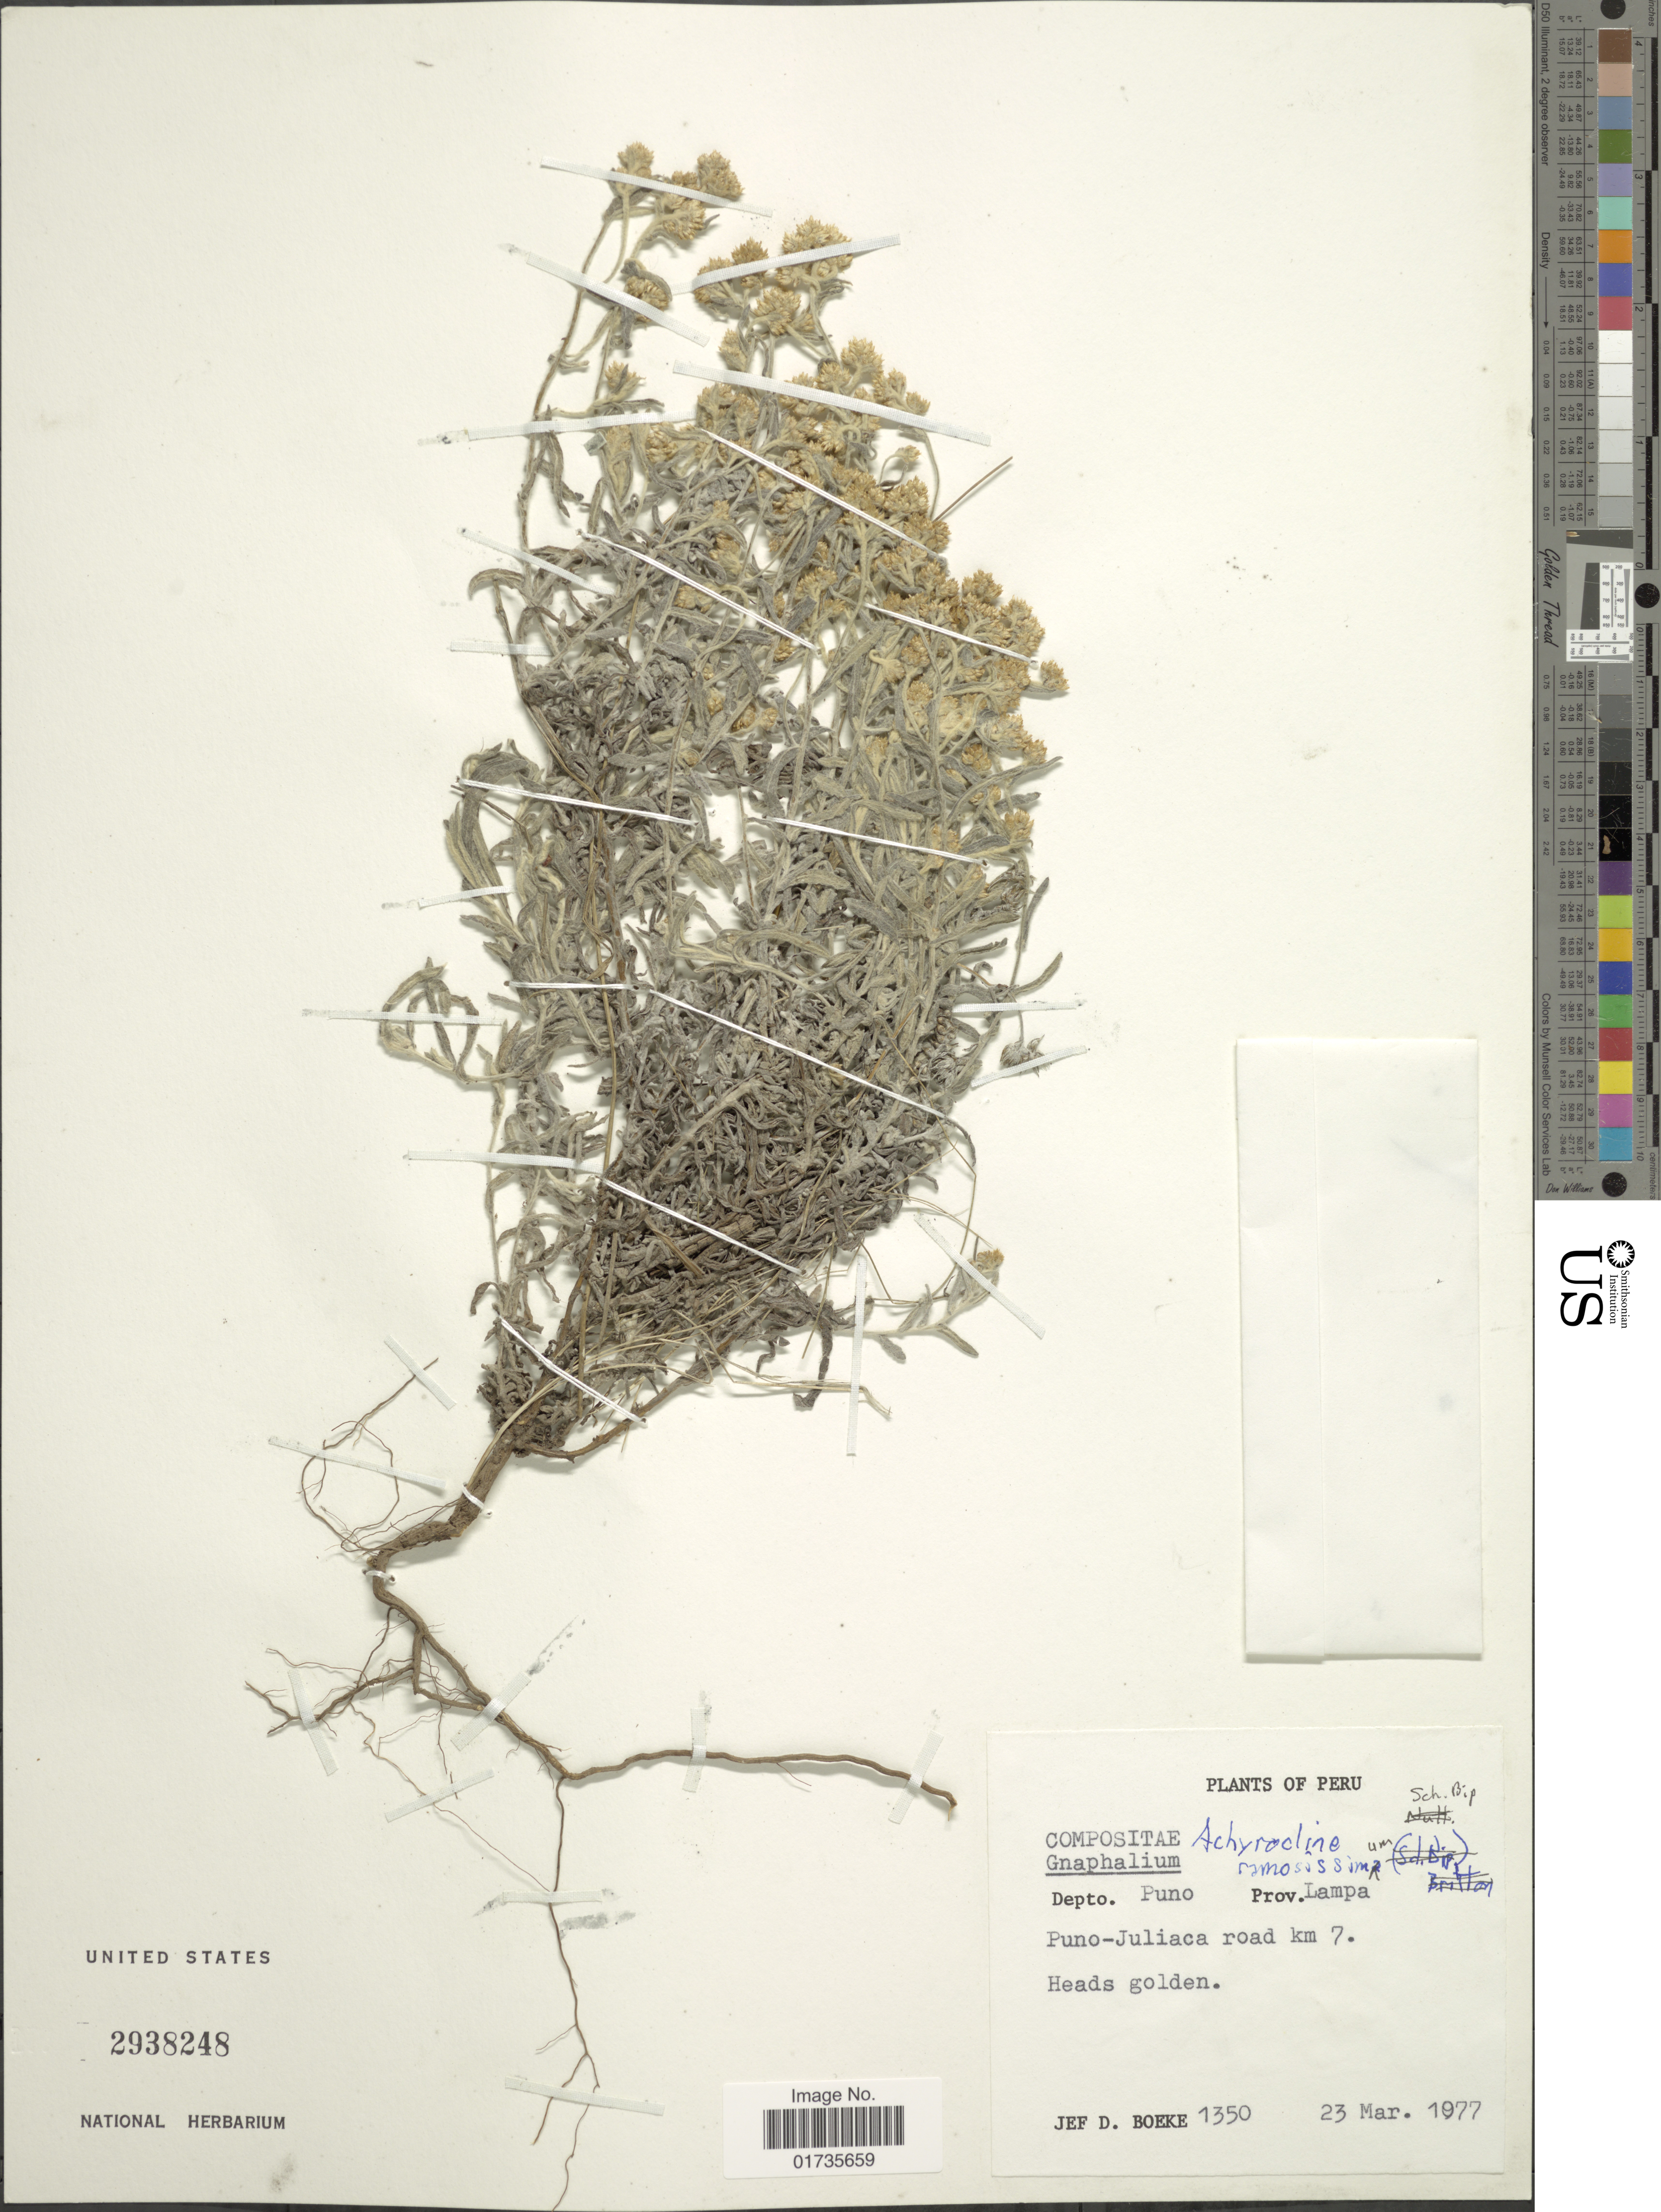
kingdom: Plantae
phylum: Tracheophyta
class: Magnoliopsida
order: Asterales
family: Asteraceae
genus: Achyrocline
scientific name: Achyrocline ramosissima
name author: (Sch. Bip.) Britton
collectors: J. D. Boeke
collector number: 1350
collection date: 1977-03-23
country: Peru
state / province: Puno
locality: Peru. Depto. Puno. Prov. Lampa. Puno-Juliaca road km 7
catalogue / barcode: US 2938248